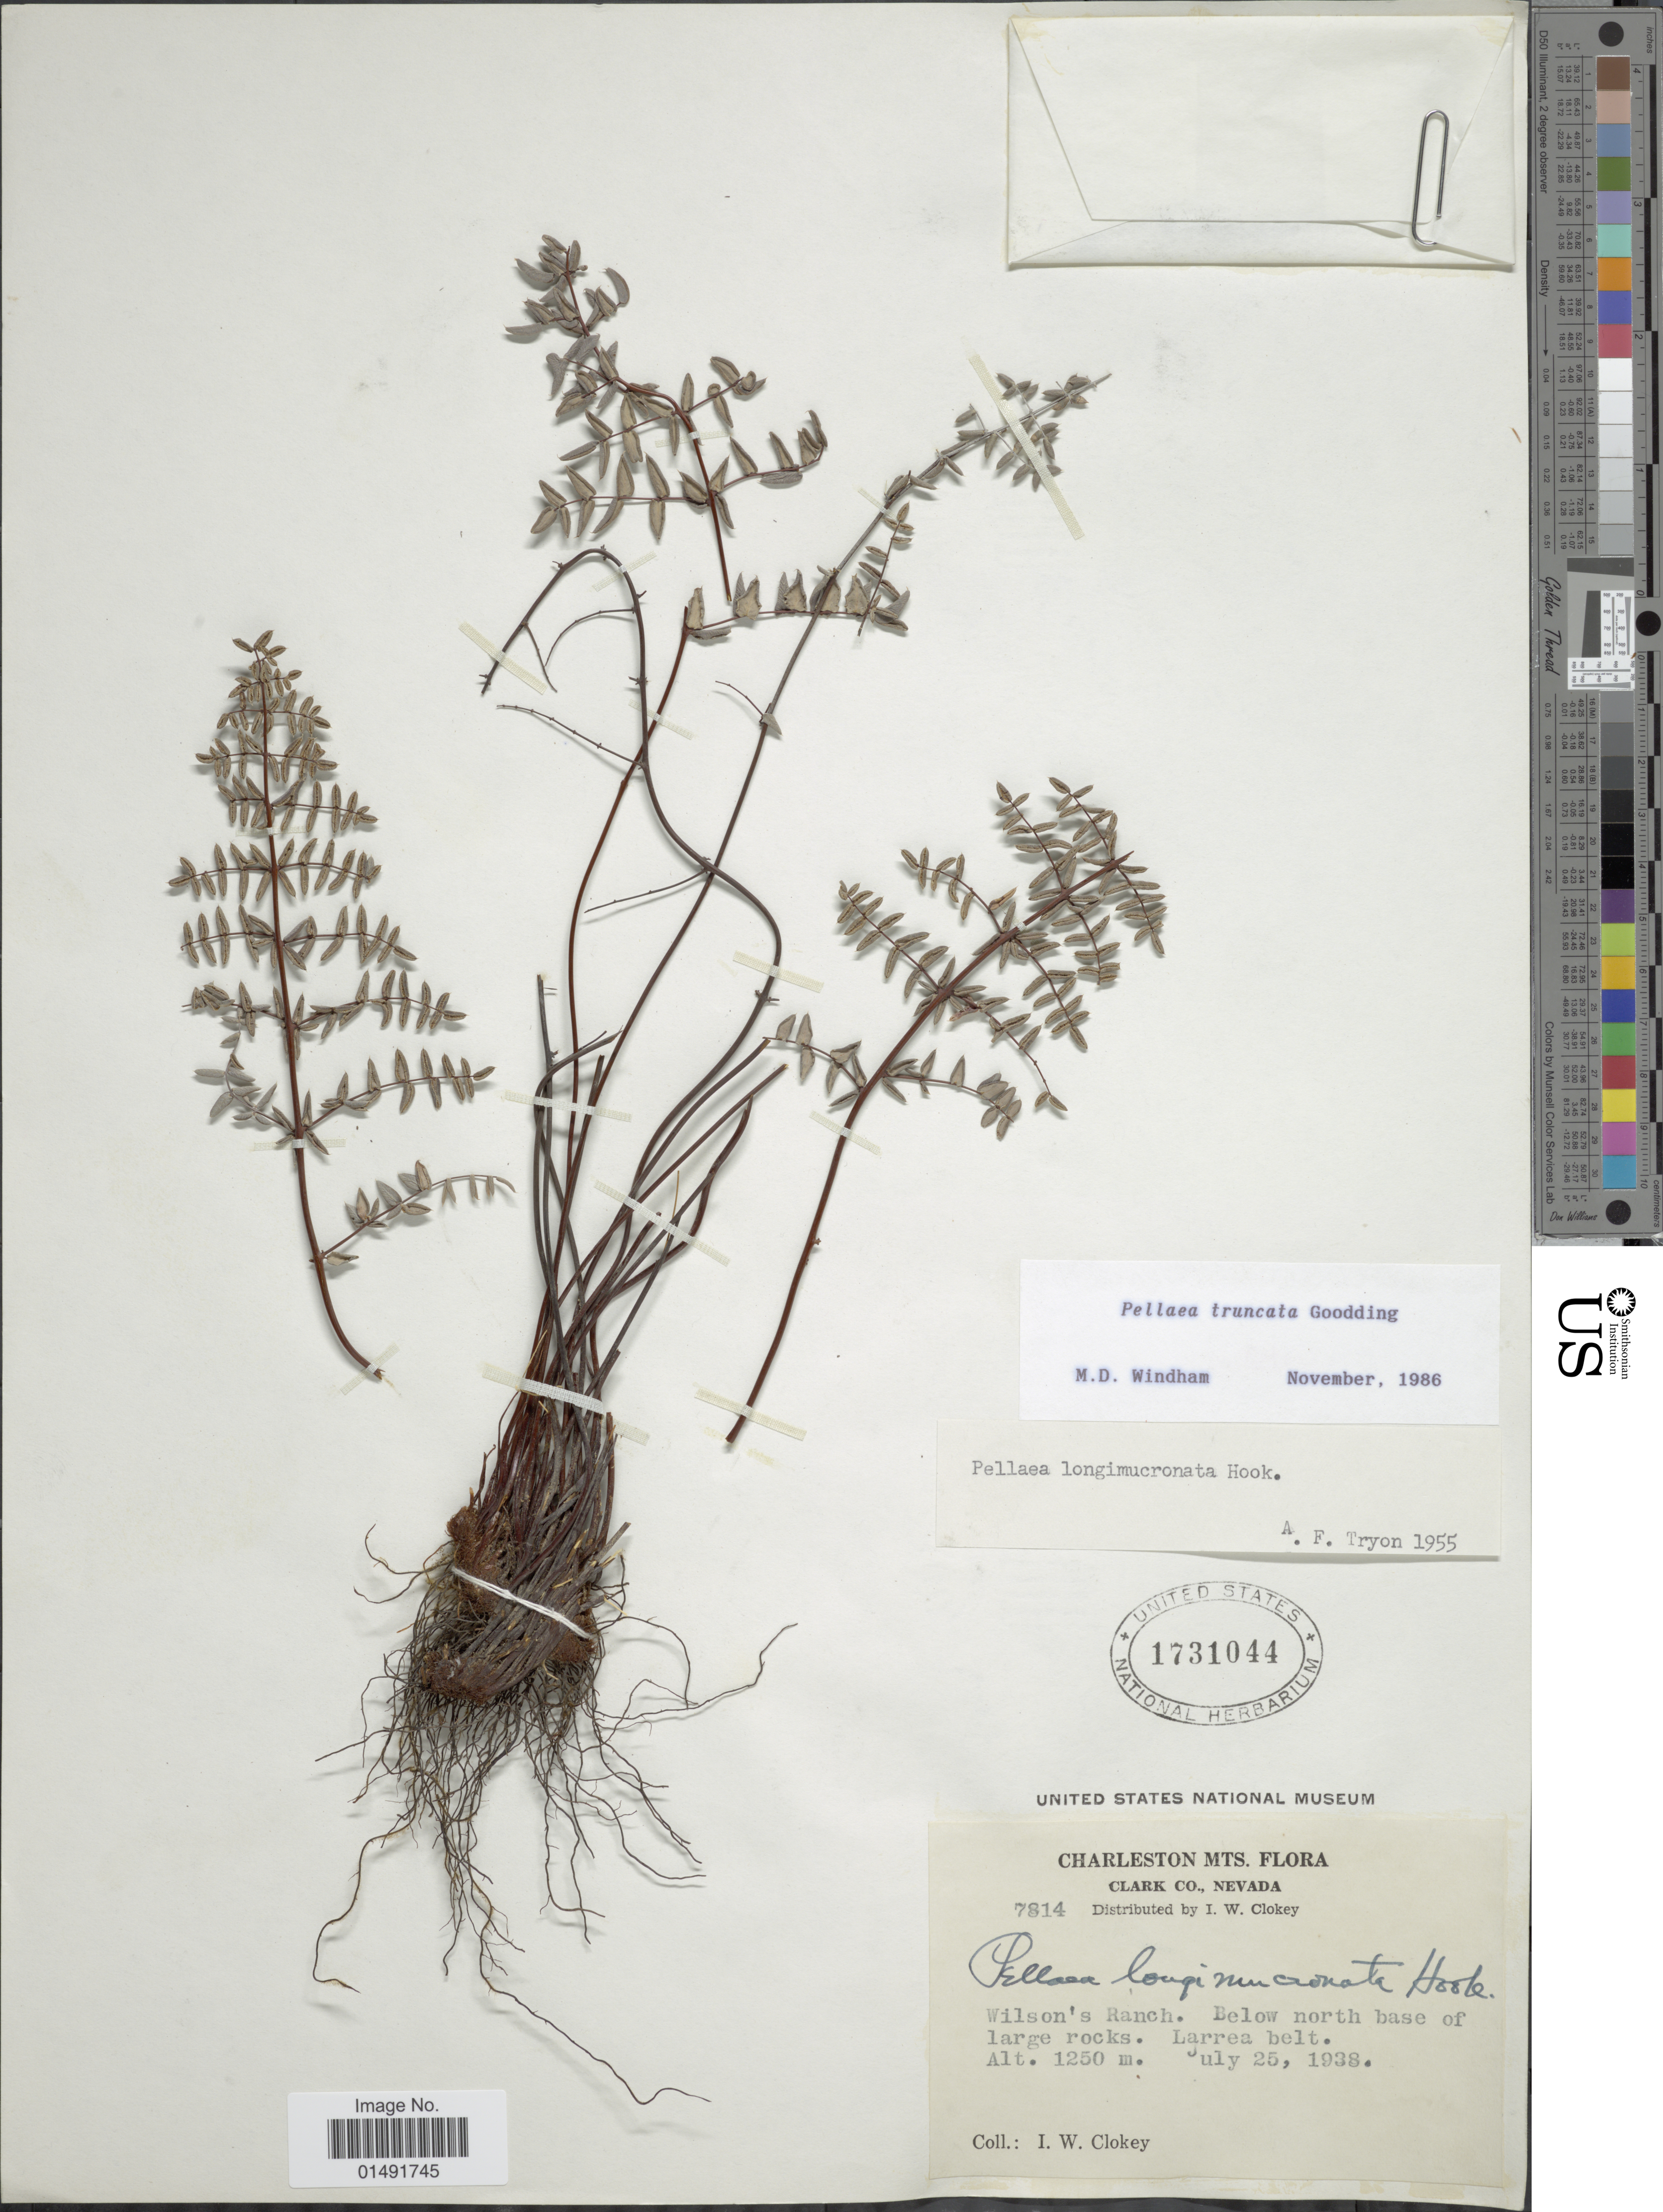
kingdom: Plantae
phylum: Tracheophyta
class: Polypodiopsida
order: Polypodiales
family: Pteridaceae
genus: Pellaea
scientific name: Pellaea truncata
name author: Goodd.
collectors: I. W. Clokey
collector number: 7814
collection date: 1938-07-25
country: United States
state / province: Nevada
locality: Charleston Mts, Clark Co, Wilson's Ranch. Below north base of large rocks. Larrea belt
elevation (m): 1250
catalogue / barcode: US 1731044